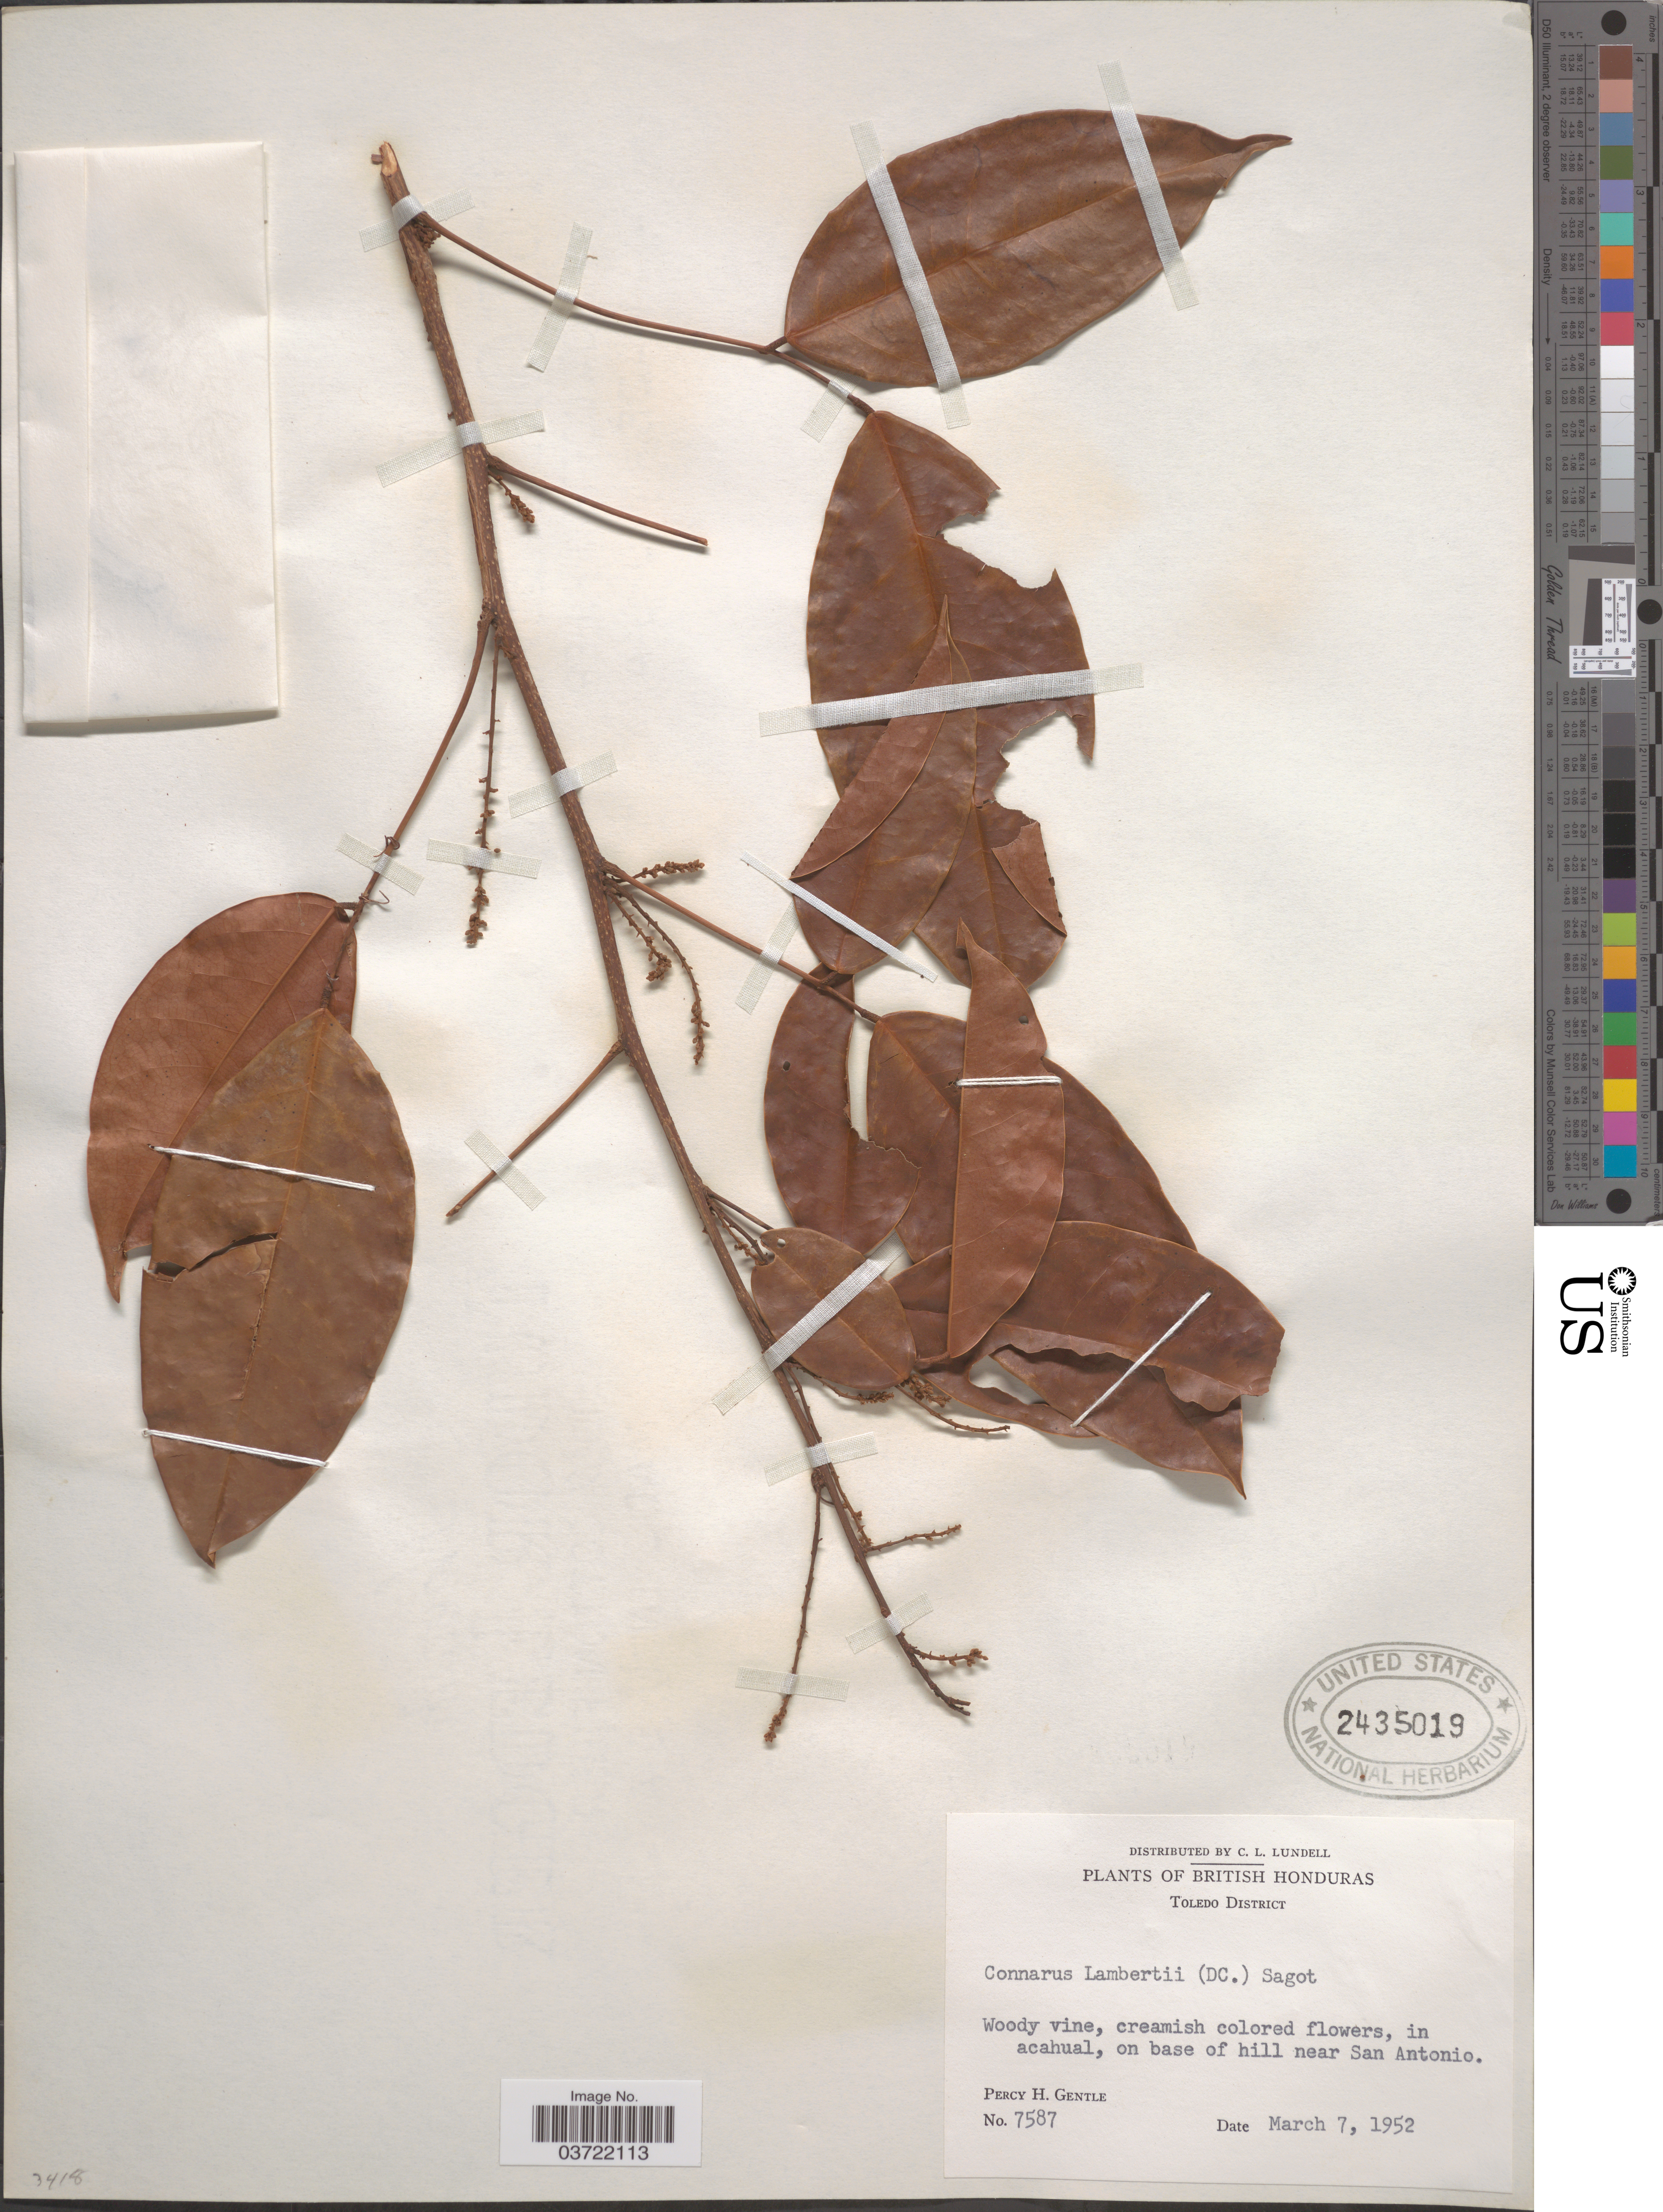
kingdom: Plantae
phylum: Tracheophyta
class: Magnoliopsida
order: Oxalidales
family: Connaraceae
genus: Connarus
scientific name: Connarus lambertii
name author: (DC.) Sagot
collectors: P. H. Gentle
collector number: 7587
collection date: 1952-03-07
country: Belize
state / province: Toledo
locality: British Honduras. Toledo District. On base of hill near San Antonio.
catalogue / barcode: US 2435019